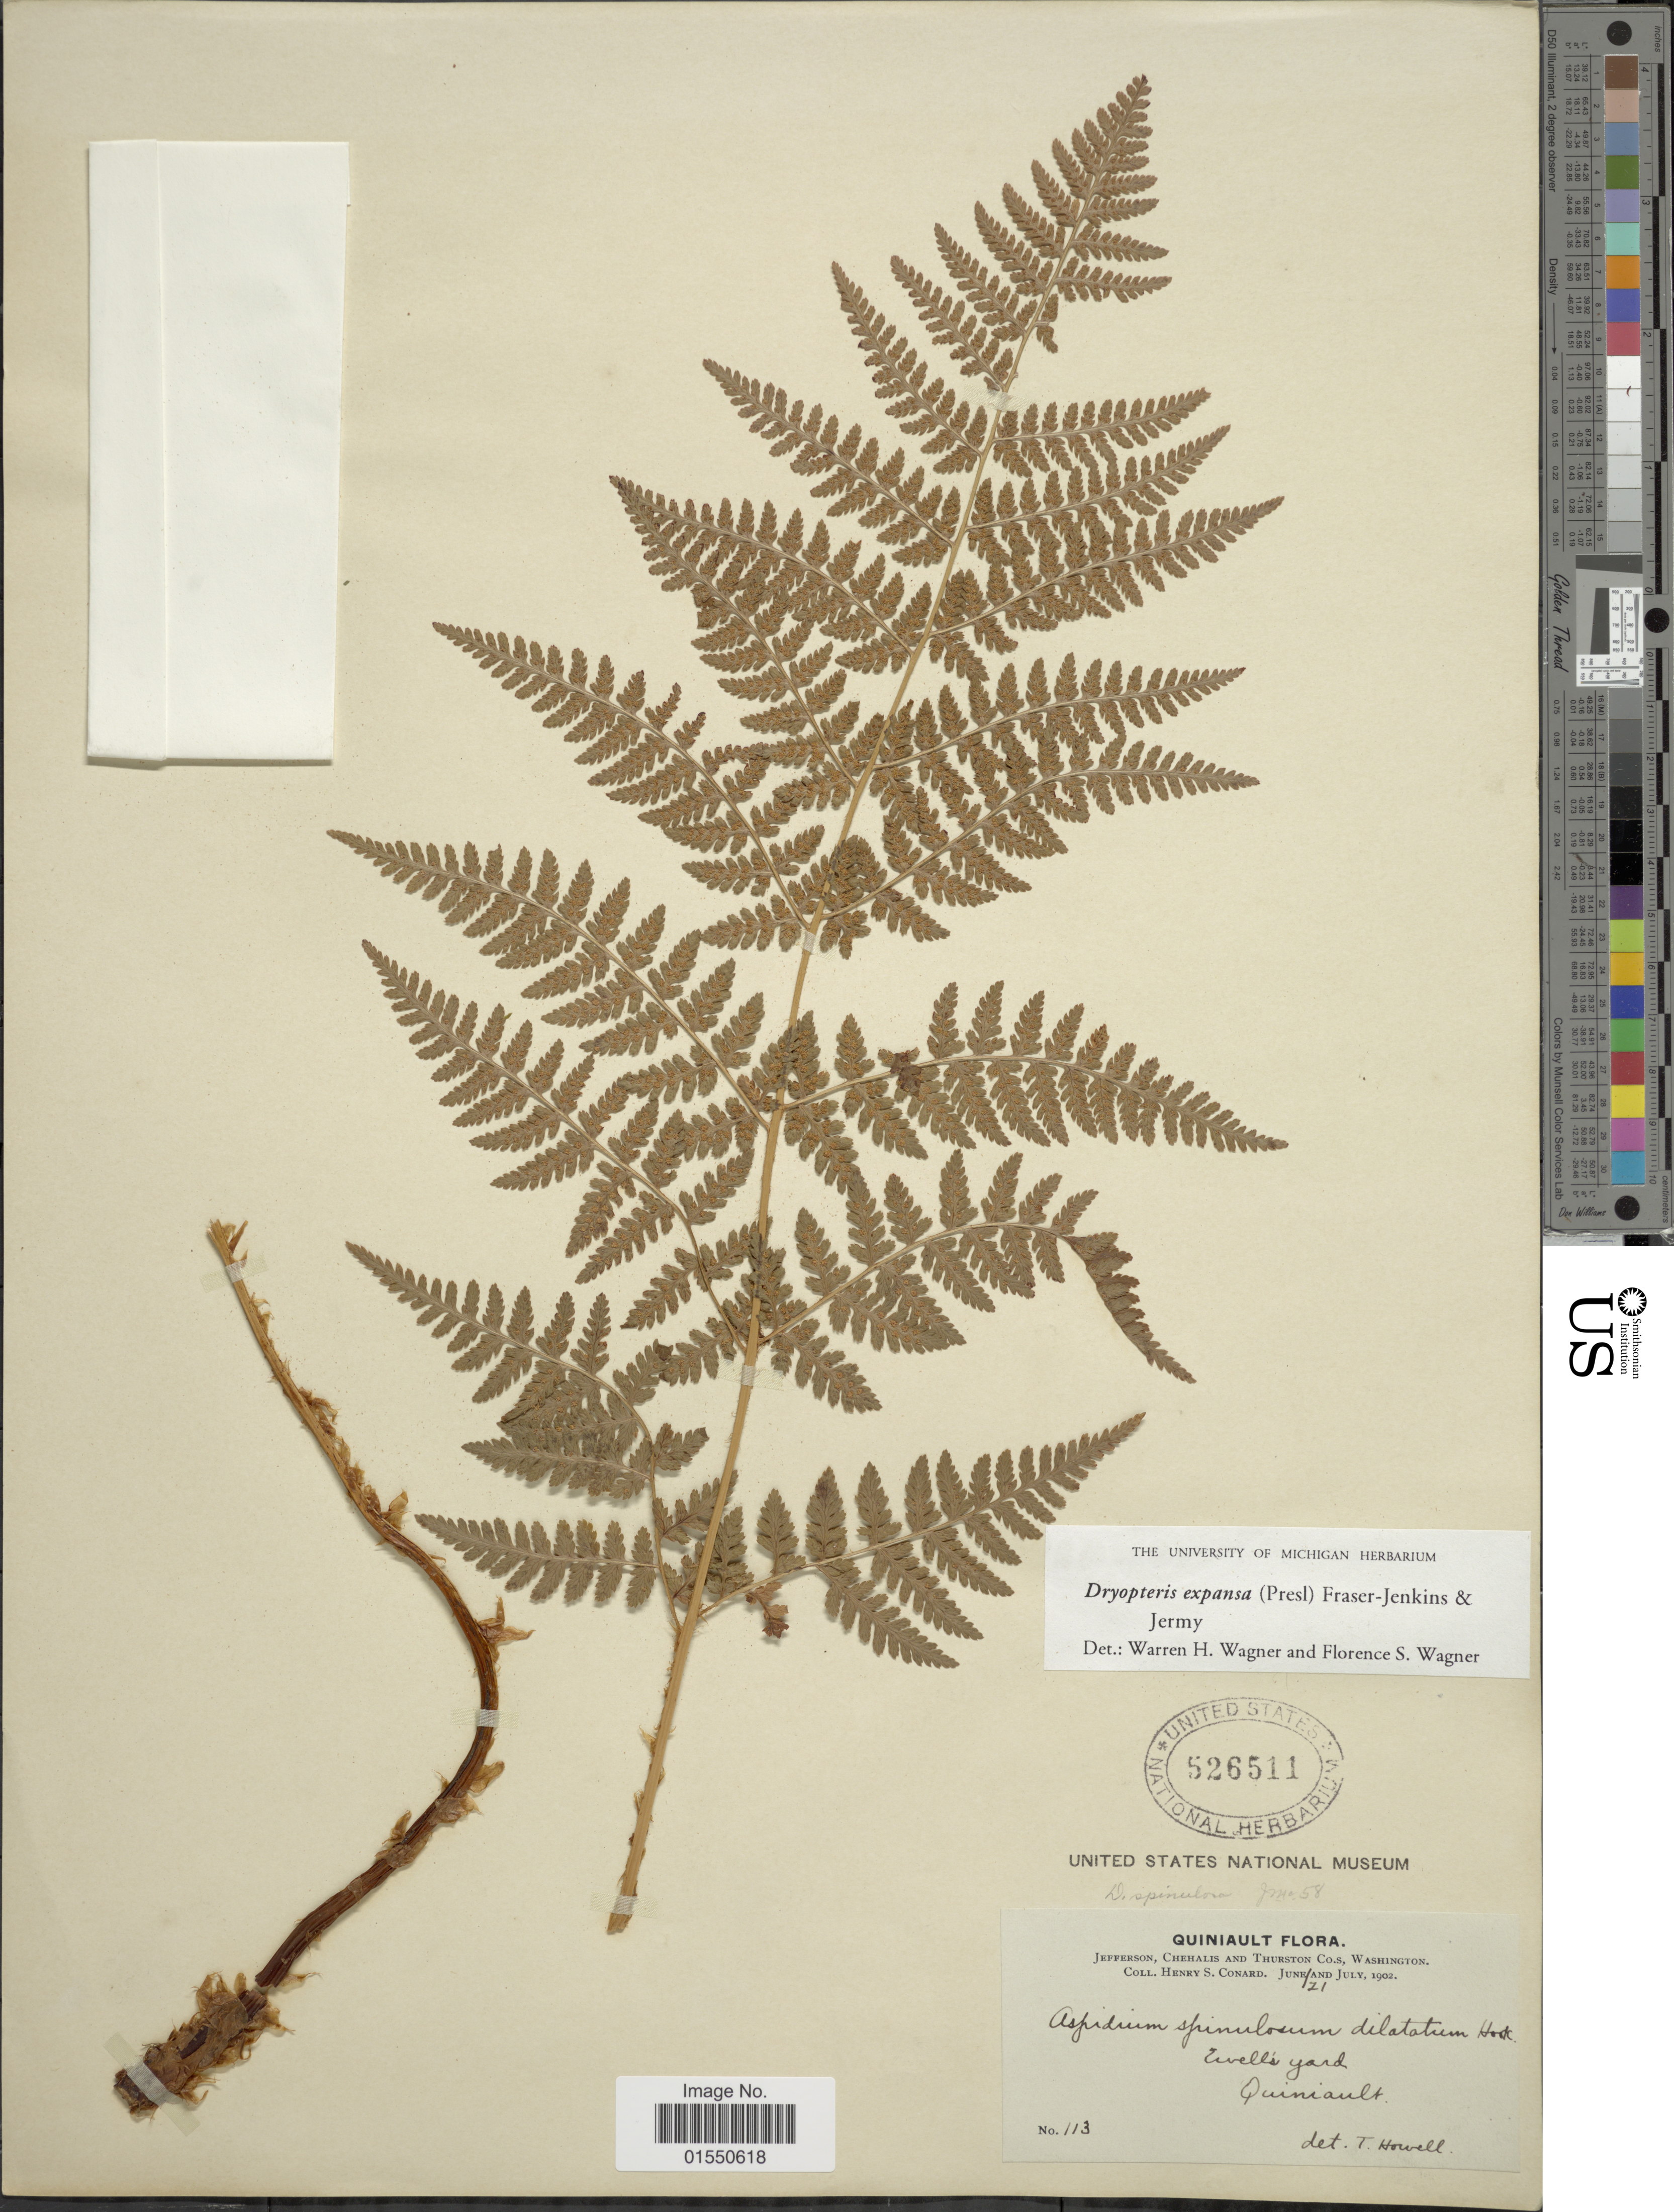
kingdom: Plantae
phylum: Tracheophyta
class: Polypodiopsida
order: Polypodiales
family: Dryopteridaceae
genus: Dryopteris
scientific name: Dryopteris expansa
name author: (C. Presl) Fraser-Jenk. & Jermy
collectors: H. S. Conard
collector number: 113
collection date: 1902-07-21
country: United States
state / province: Washington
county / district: Jefferson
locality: Jefferson, Chehalis and Thurston Co's, Ewell's Yard, Quiniault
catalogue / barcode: US 526511